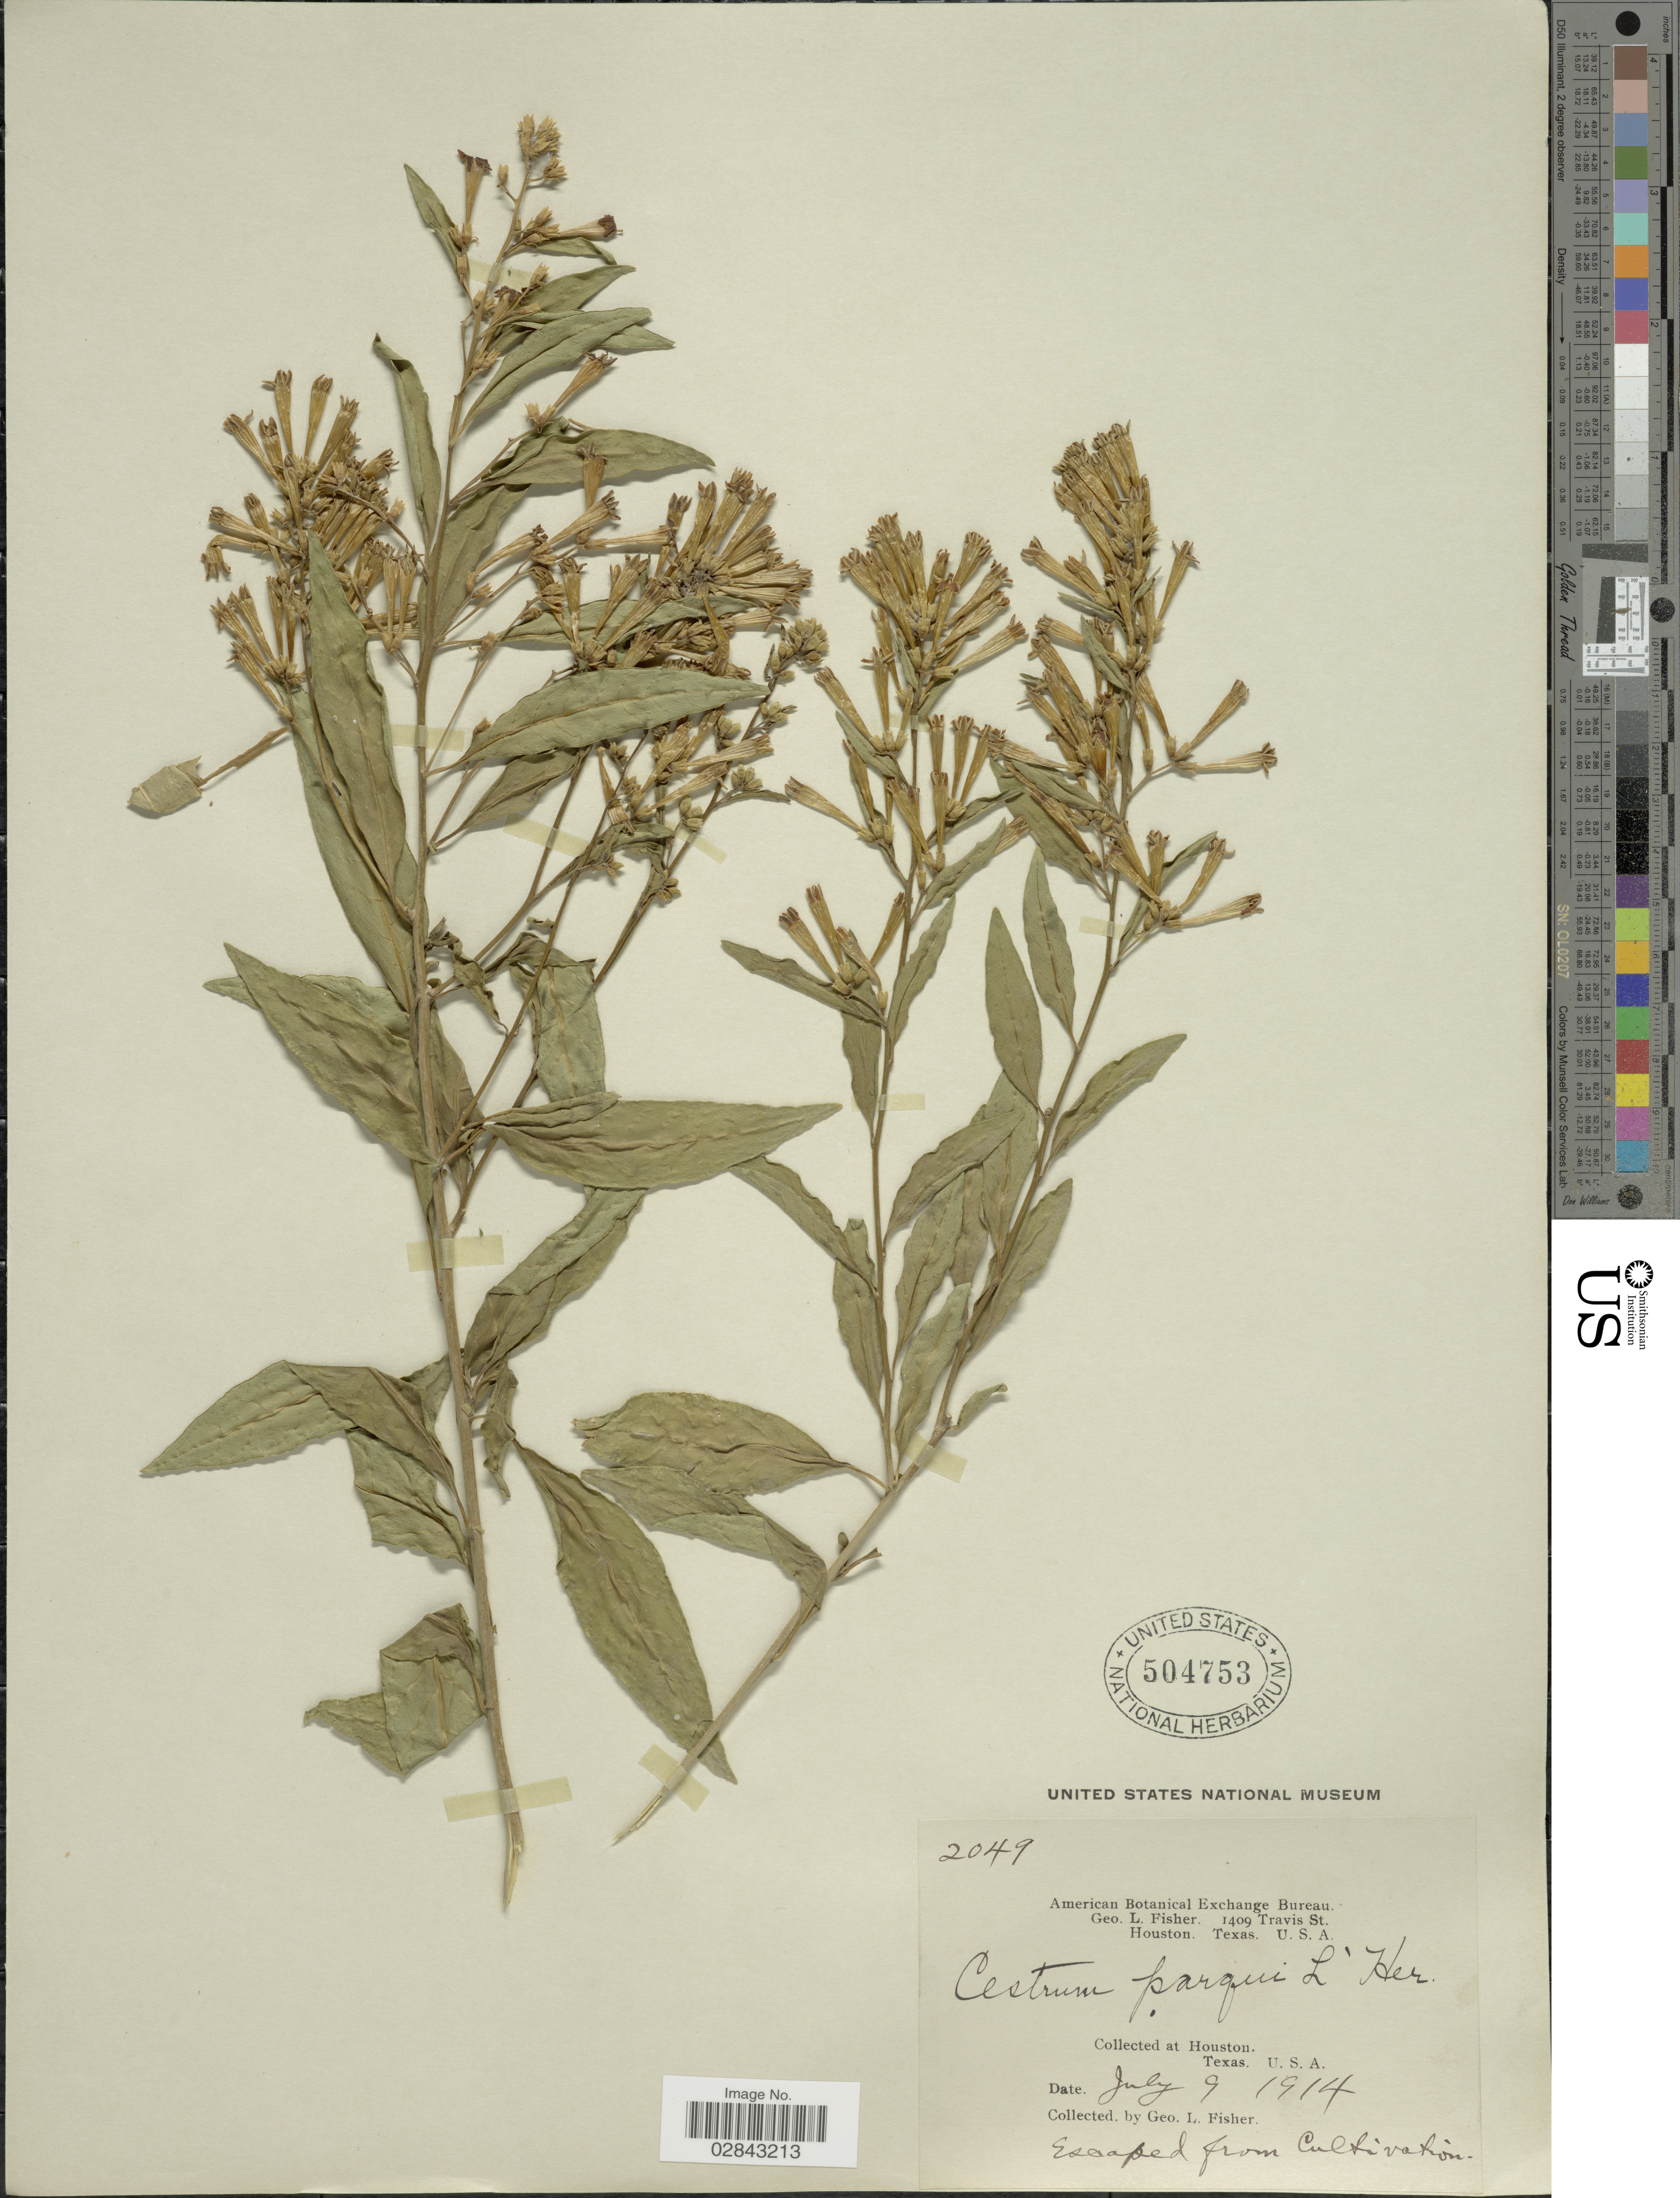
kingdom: Plantae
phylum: Tracheophyta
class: Magnoliopsida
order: Solanales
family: Solanaceae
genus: Cestrum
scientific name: Cestrum parqui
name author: L'Hér.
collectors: G. L. Fisher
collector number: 2049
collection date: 1914-07-09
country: United States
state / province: Texas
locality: Houston, U.S.A.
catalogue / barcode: US 504753